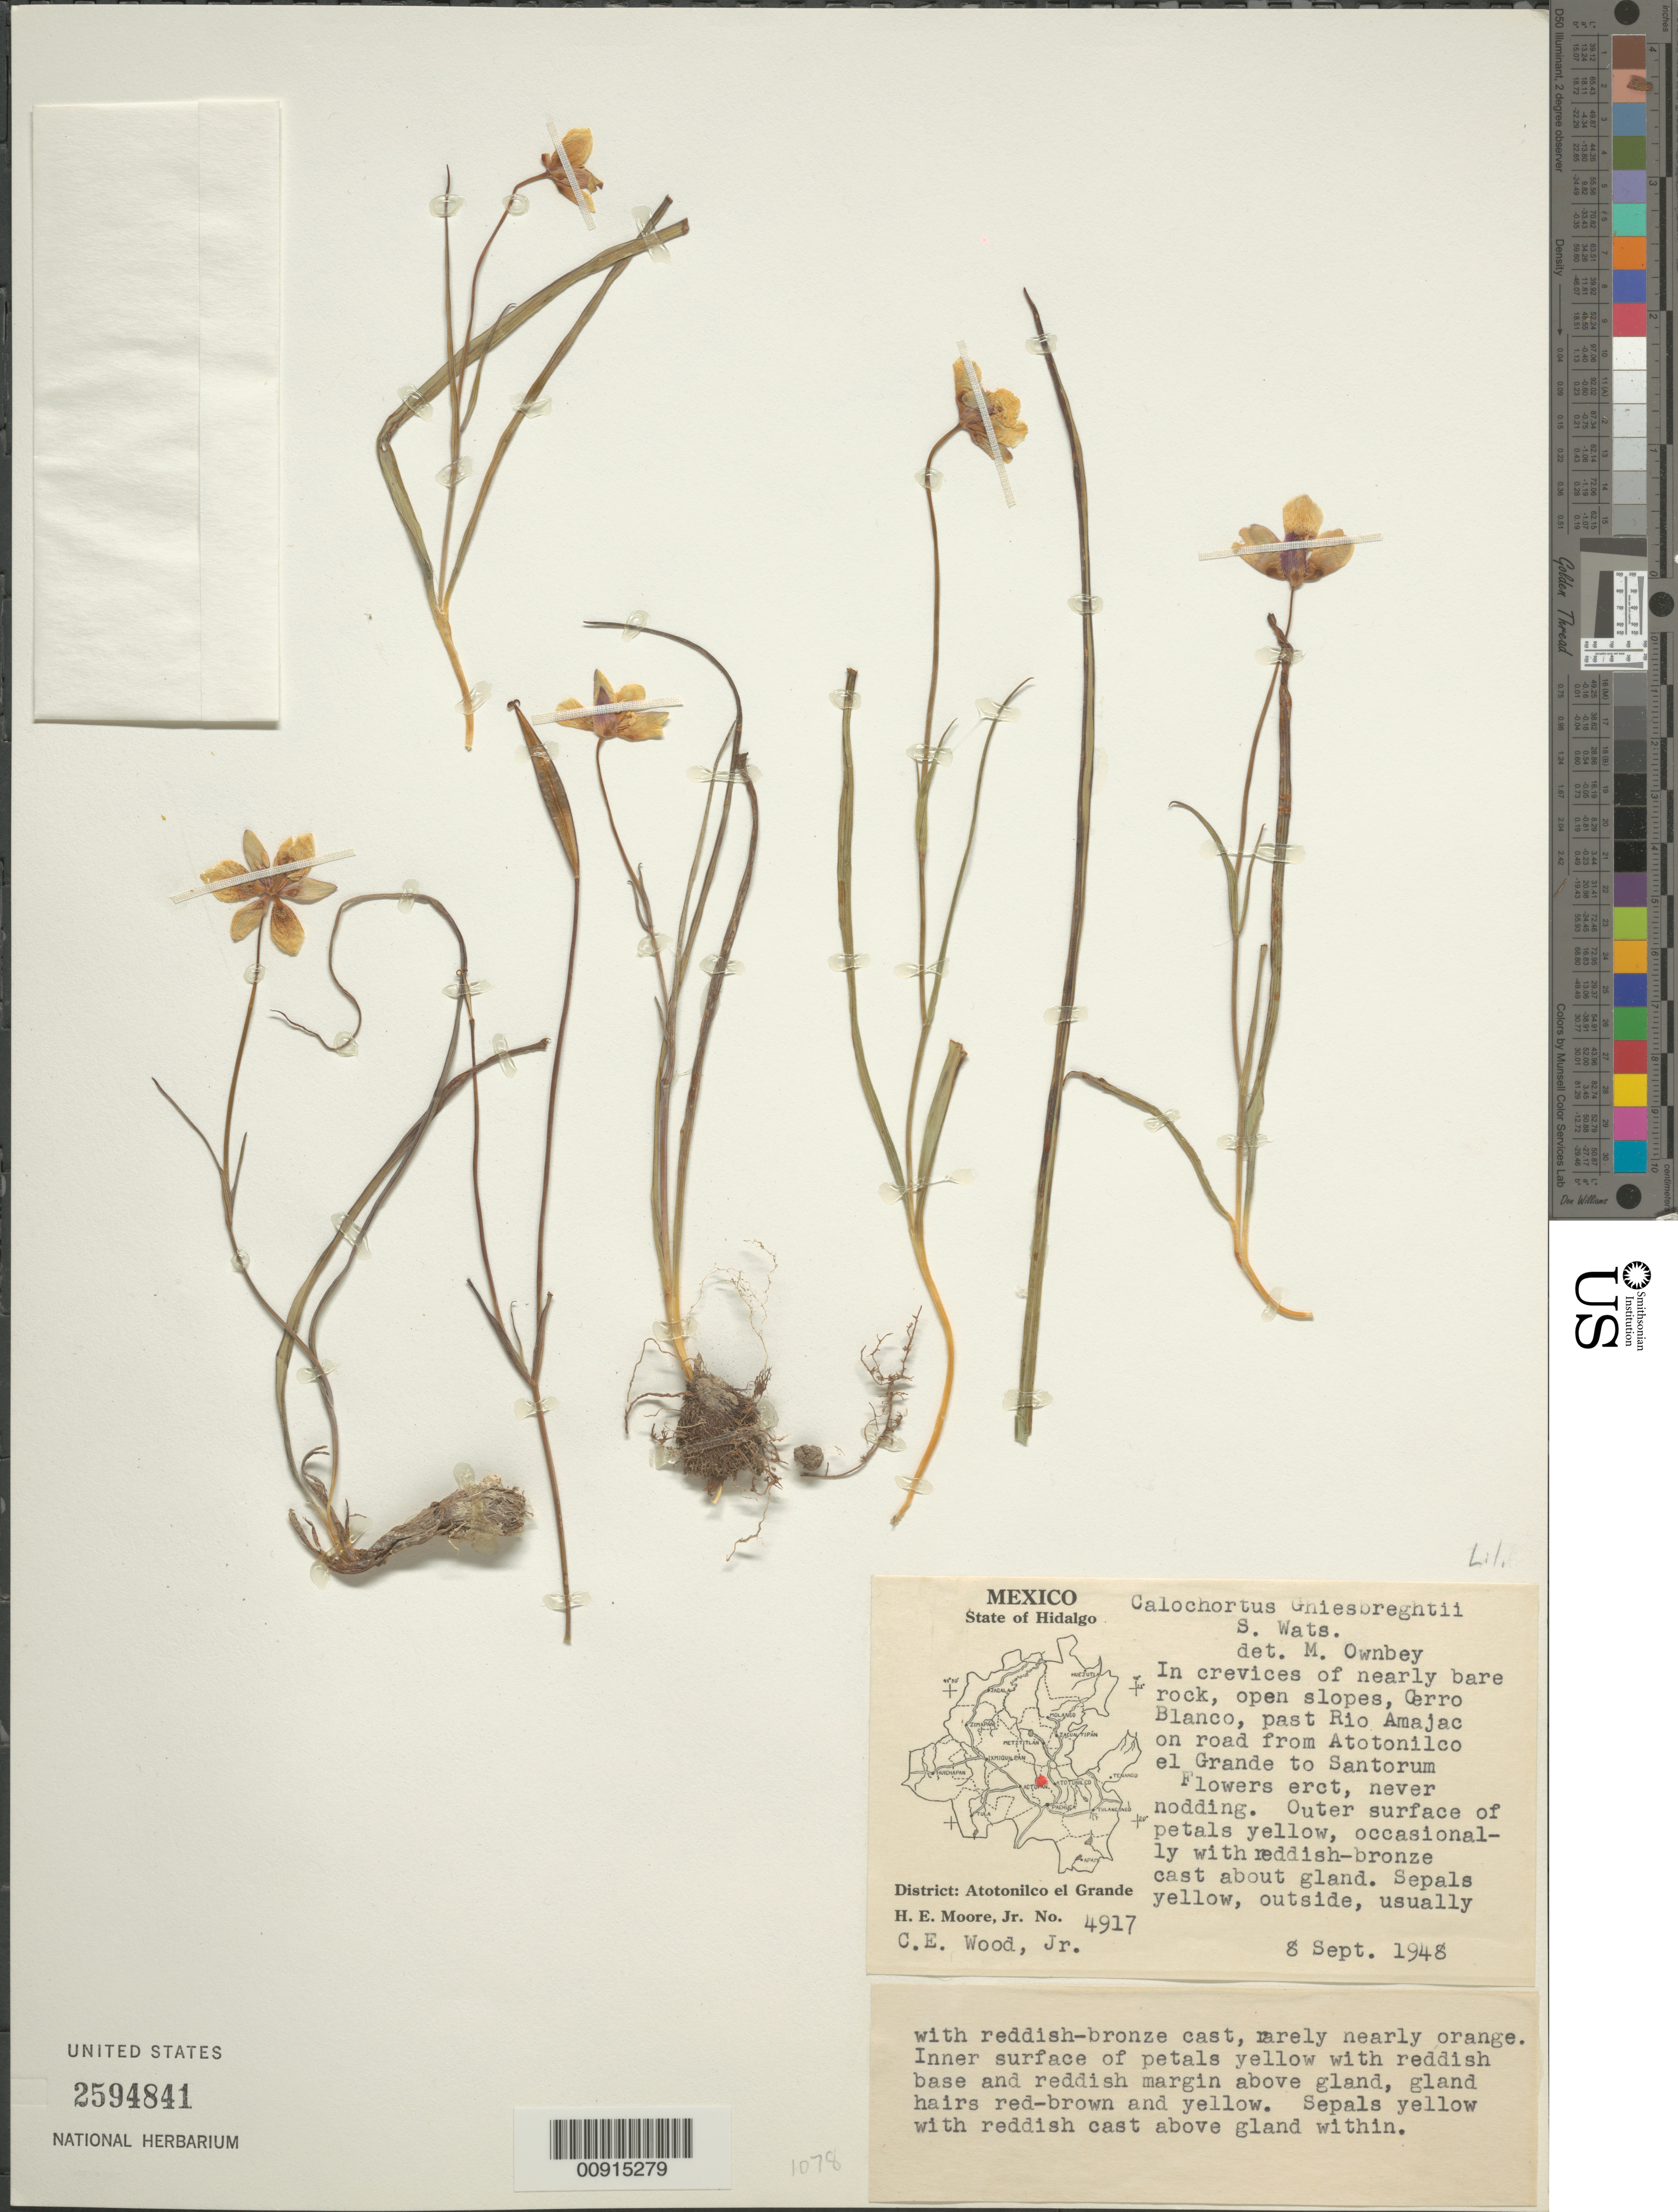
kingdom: Plantae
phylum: Tracheophyta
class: Liliopsida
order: Liliales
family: Liliaceae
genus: Calochortus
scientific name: Calochortus ghiesbreghtii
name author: S. Watson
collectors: H. E. Moore & C. Wood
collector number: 4917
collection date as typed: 08 Sep 1948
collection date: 1948-09-08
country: Mexico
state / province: Hidalgo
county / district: Atotonilco el Grande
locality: Cerro Blanco, past Río Amajac on road from Atotonilco el Grande to Santorum, District Atotonilco el Grande, State of Hidalgo.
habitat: In crevices of nearly bare rock, open slopes.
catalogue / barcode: US 2594841